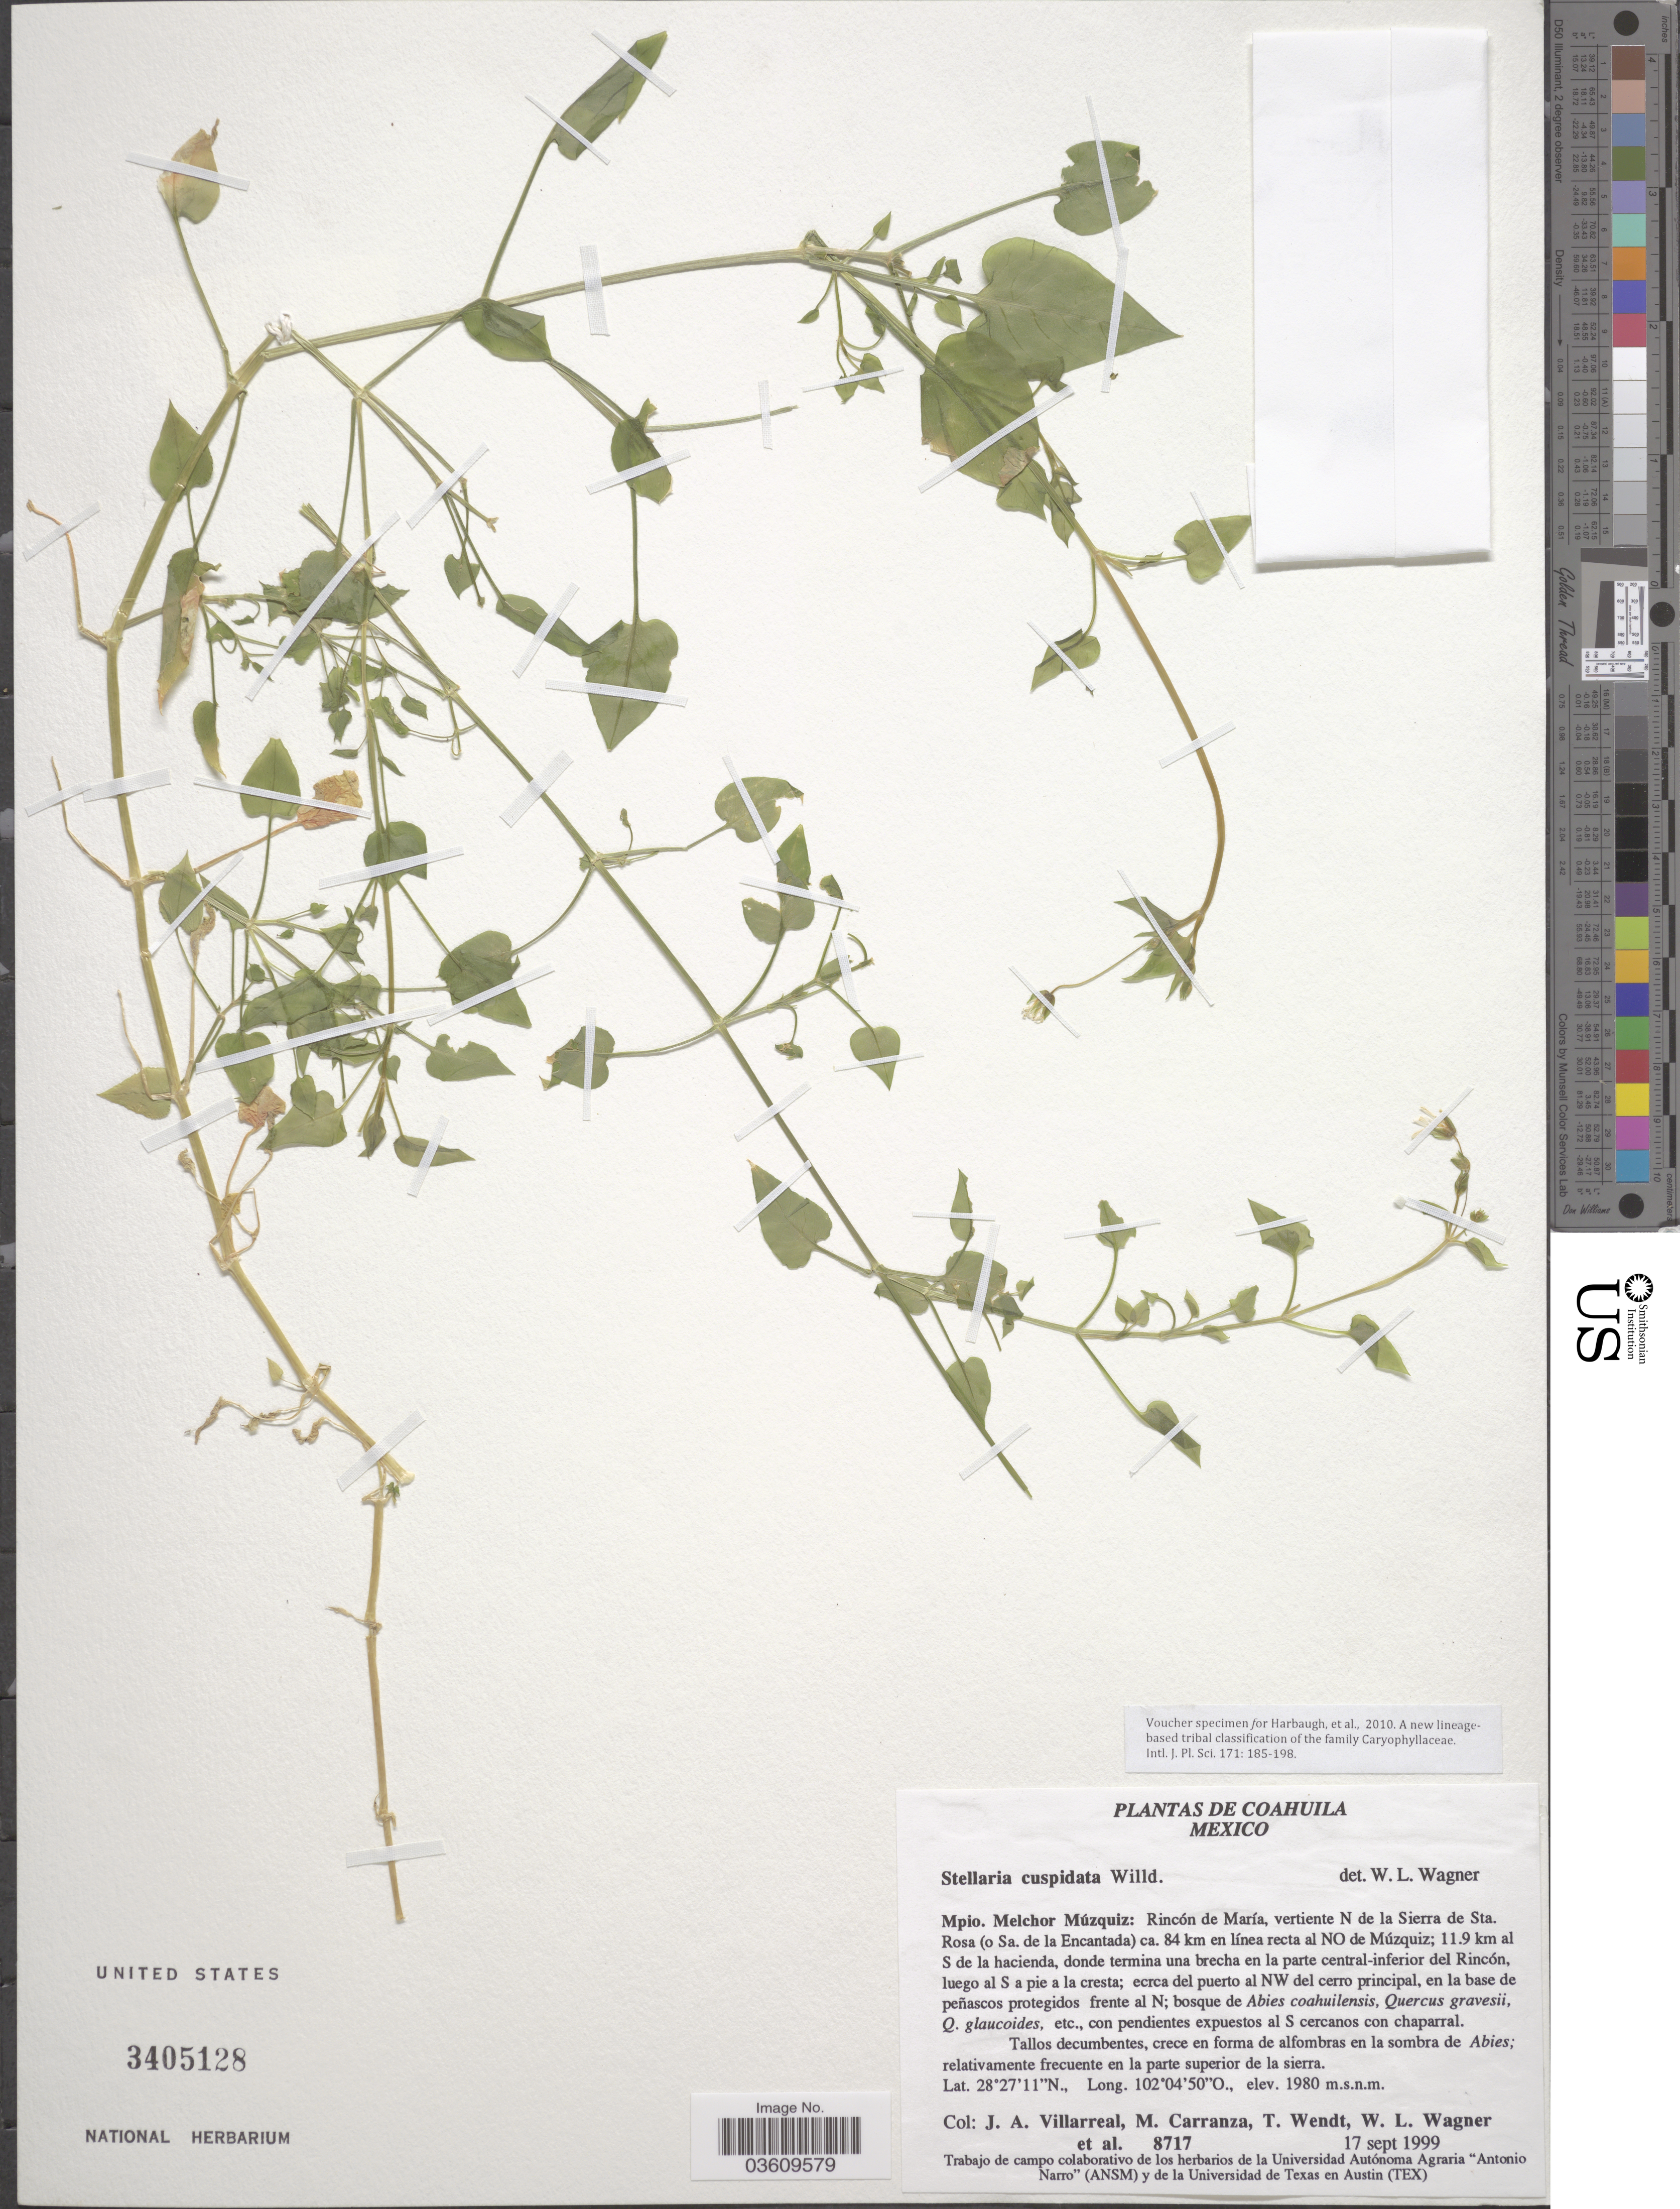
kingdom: Plantae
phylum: Tracheophyta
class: Magnoliopsida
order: Caryophyllales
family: Caryophyllaceae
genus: Stellaria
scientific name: Stellaria cuspidata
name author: Willd. ex Schltdl.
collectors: J. Villarreal, M. Carranza, T. L. Wendt, W. L. Wagner & et al.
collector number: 8717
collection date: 1999-09-17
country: Mexico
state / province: Coahuila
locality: Mpio. Melchor Múzquiz: Rincón de María, vertiente N de la Sierra de Sta. Rosa (o Sa. de la Encantada) ca. 84 km en línea recta al NO de Múzquiz; 11.9 km al S de la hacienda, donde termina una brecha en la parte central-inferior del Rincón, luego al S a pie a la cresta; ecrca del puerto al NW del cerro principal, en la base de peñascos protegidos frente al N.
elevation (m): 1980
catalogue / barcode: US 3405128